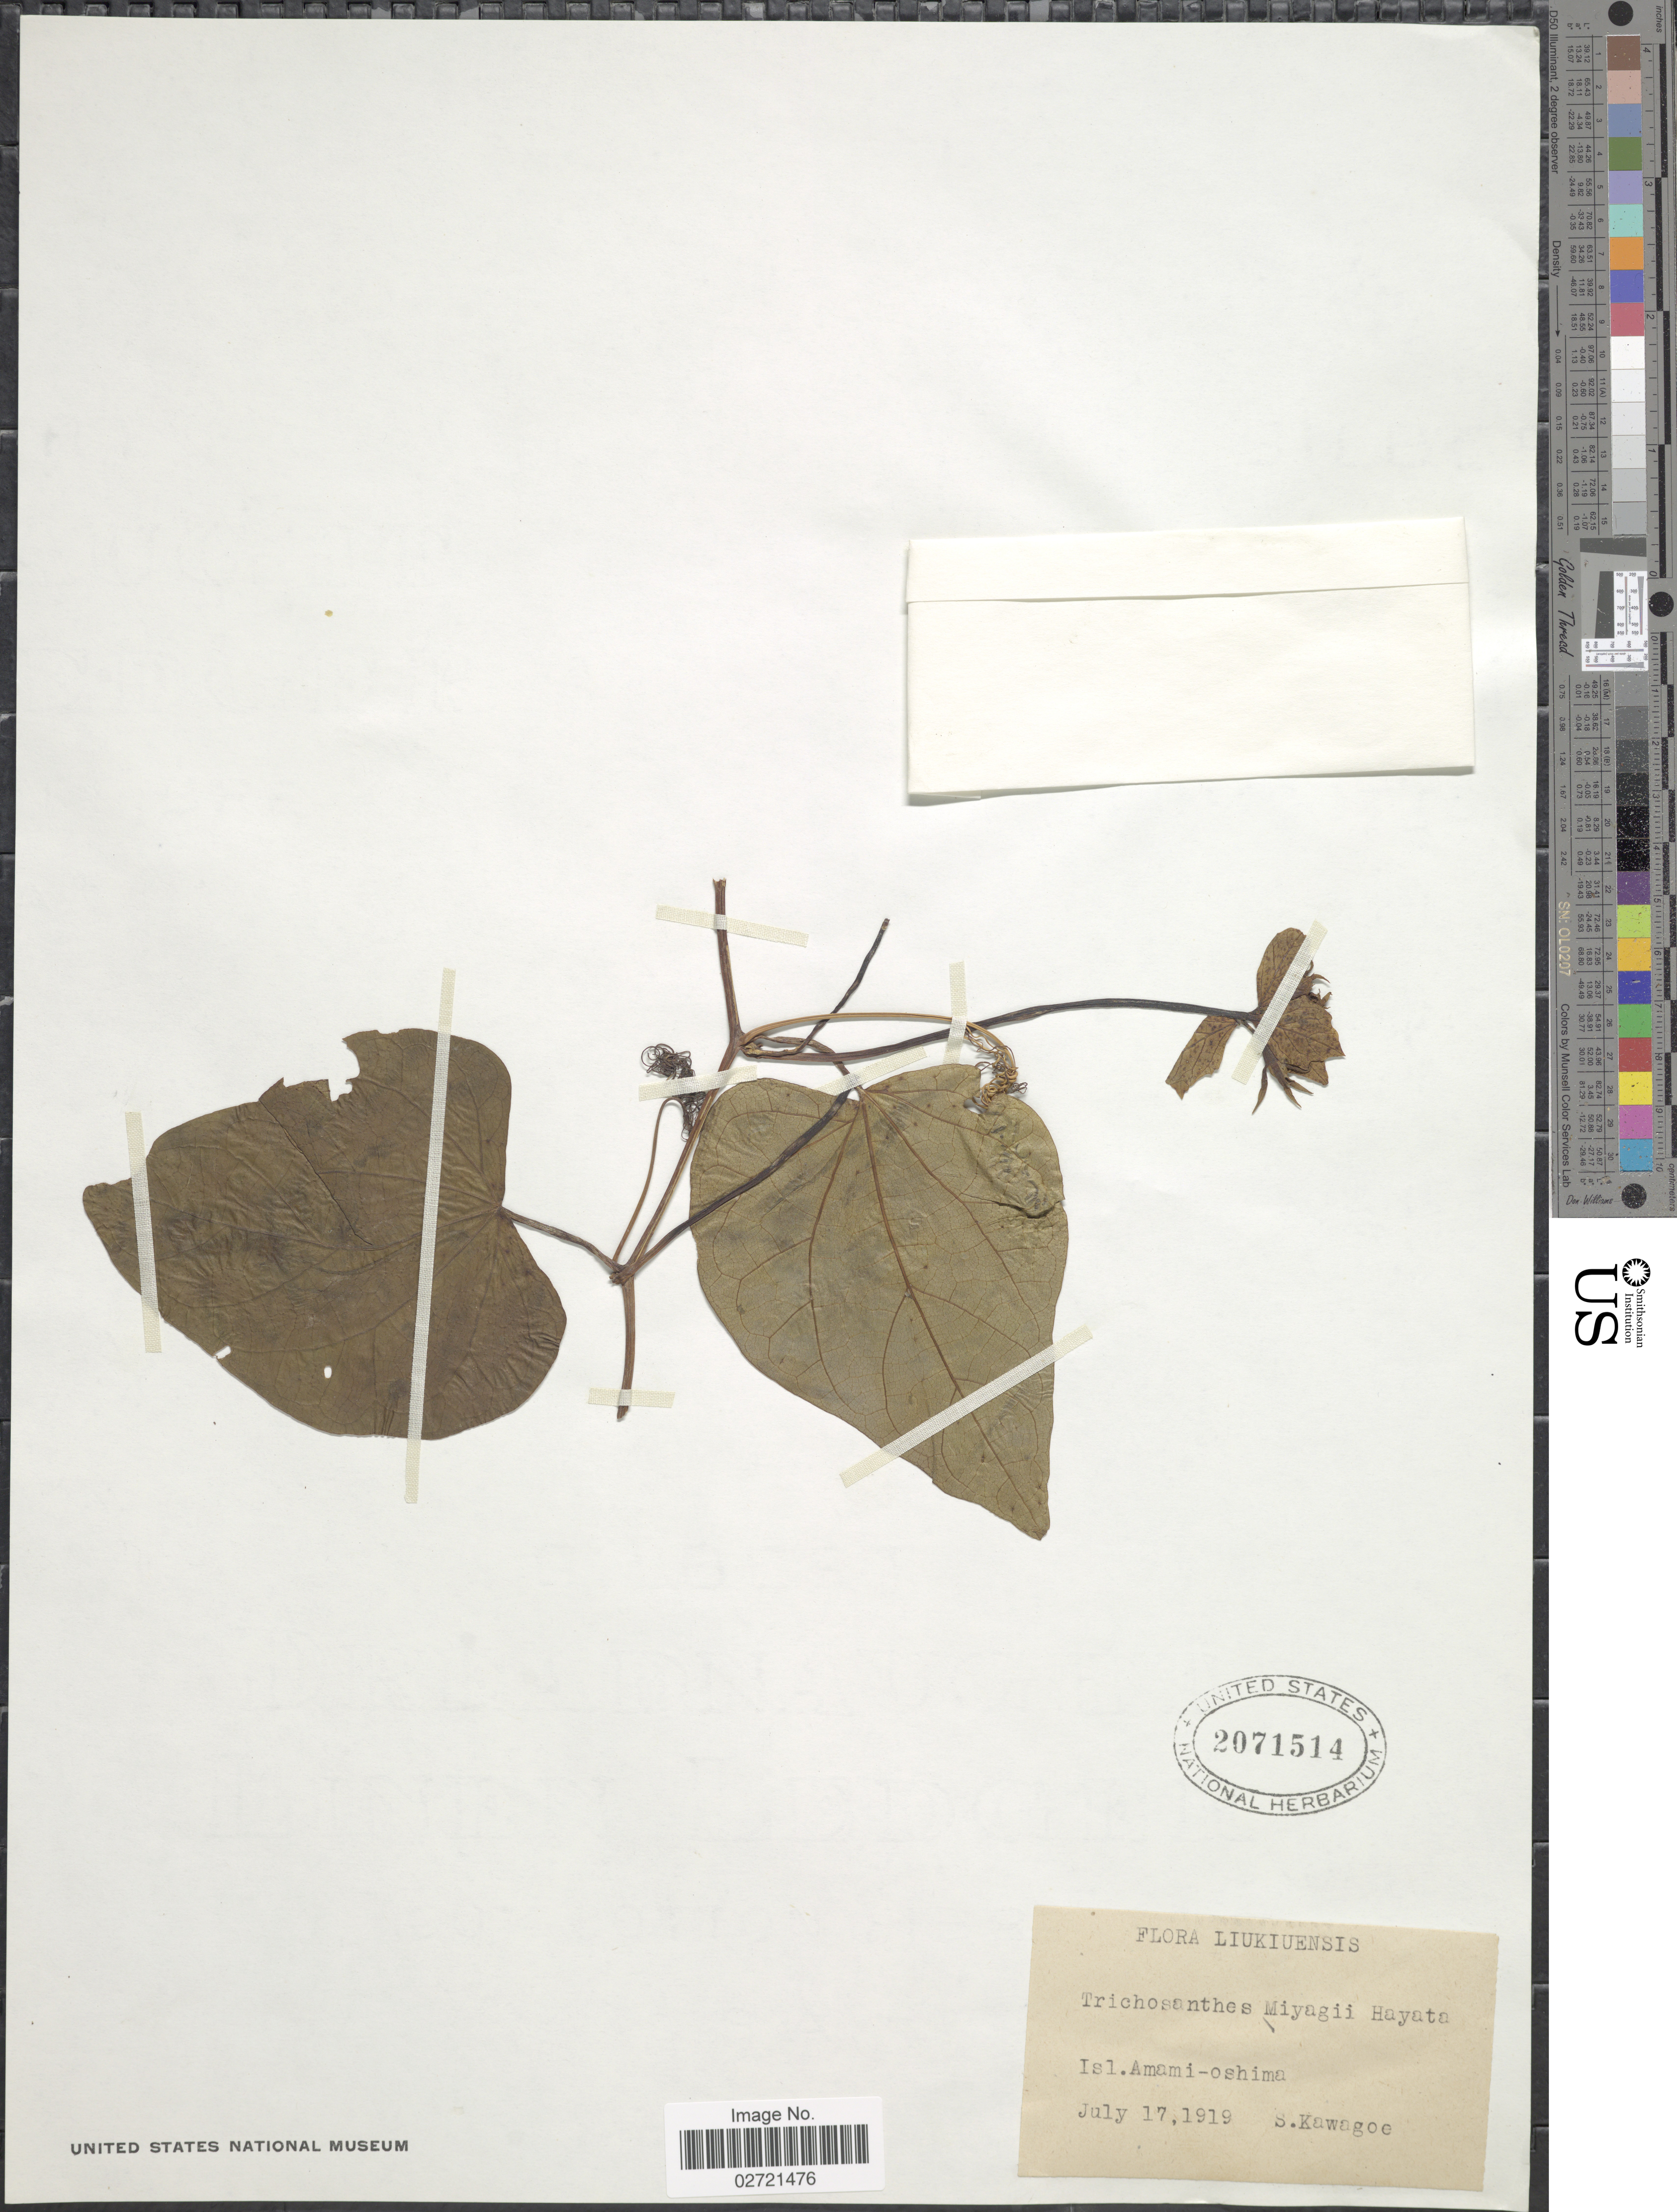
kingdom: Plantae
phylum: Tracheophyta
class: Magnoliopsida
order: Cucurbitales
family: Cucurbitaceae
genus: Trichosanthes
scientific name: Trichosanthes miyagii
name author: Hayata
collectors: S. Kawagoe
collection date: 1919-07-17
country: Japan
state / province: Okinawa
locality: Liukiuensis, Isl. Amami-oshima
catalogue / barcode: US 2071514